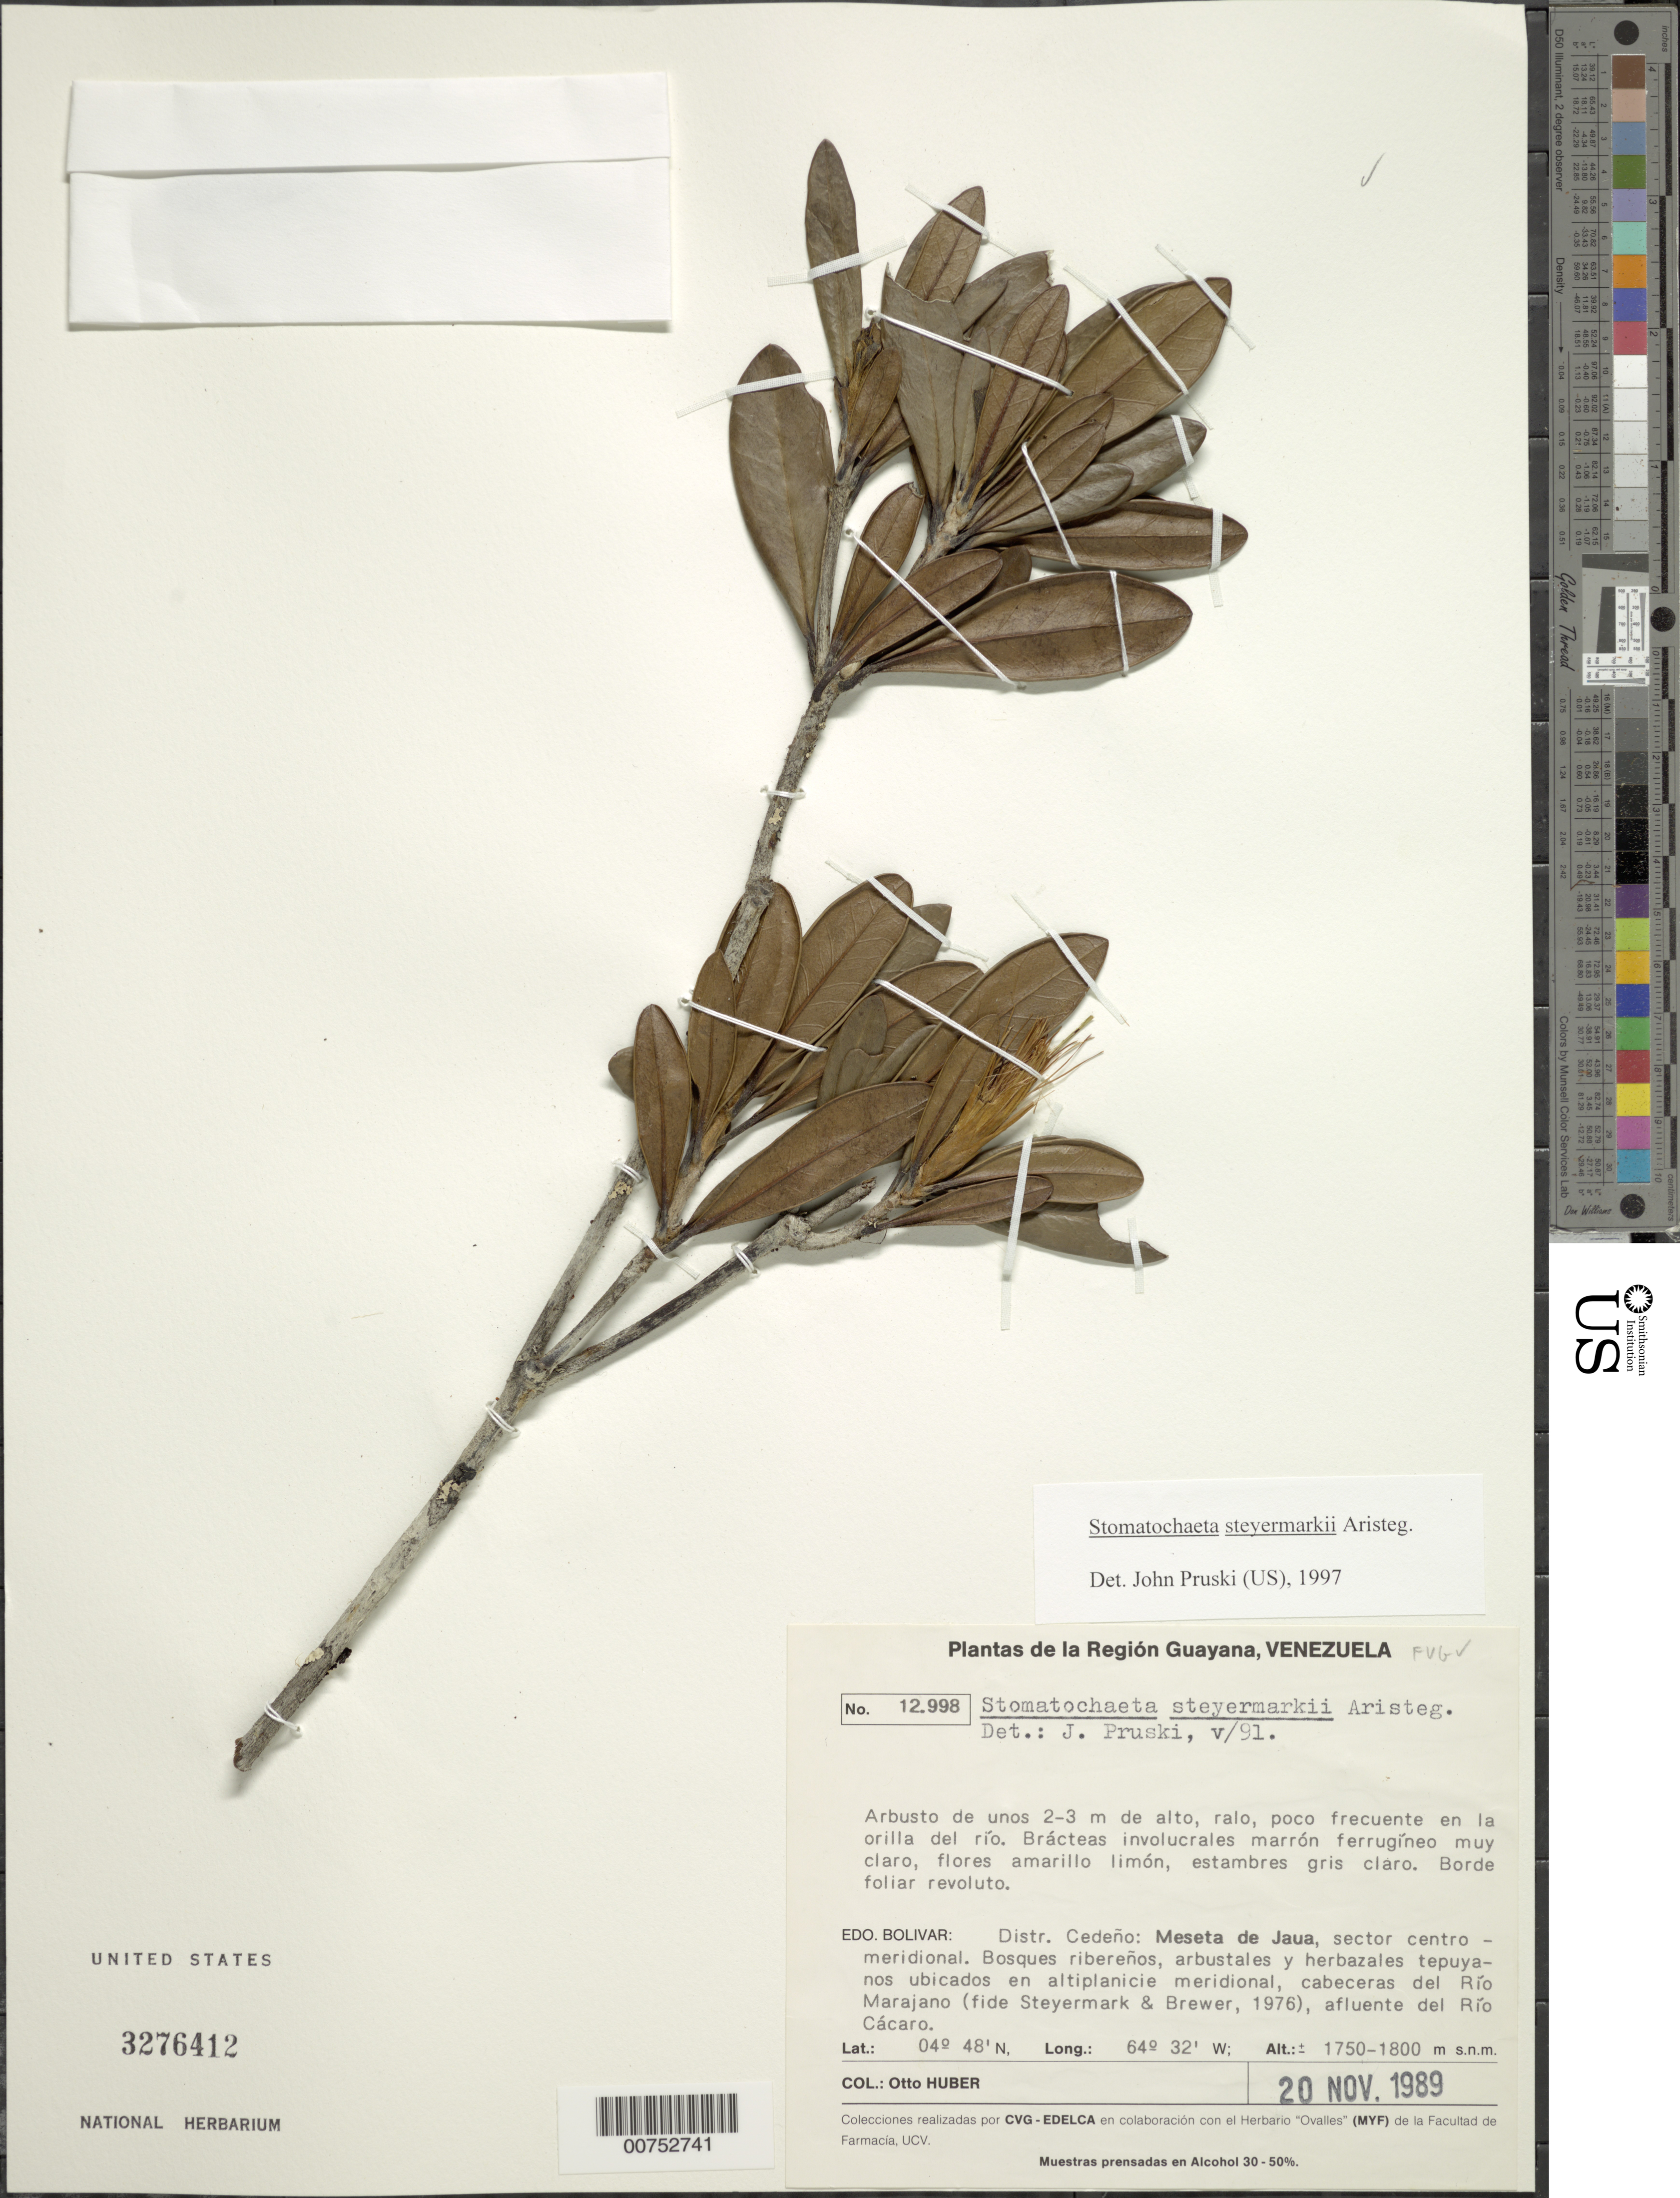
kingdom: Plantae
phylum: Tracheophyta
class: Magnoliopsida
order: Asterales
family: Asteraceae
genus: Stomatochaeta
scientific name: Stomatochaeta steyermarkii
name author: Aristeg.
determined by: Pruski, J. F.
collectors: O. Huber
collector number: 12998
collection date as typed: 20-Nov-89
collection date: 1989-11-20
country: Venezuela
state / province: Bolívar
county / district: Cedeño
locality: Meseta de Jaua, sector centro meridional, cabeceras del Río Marajajo, afluente del Cácaro.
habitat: Orillo del rio. Bosques ribereños, arbustales y herbazales tepuyanos ubicados en la altiplanicie meridional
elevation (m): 1750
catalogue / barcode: US 3276412